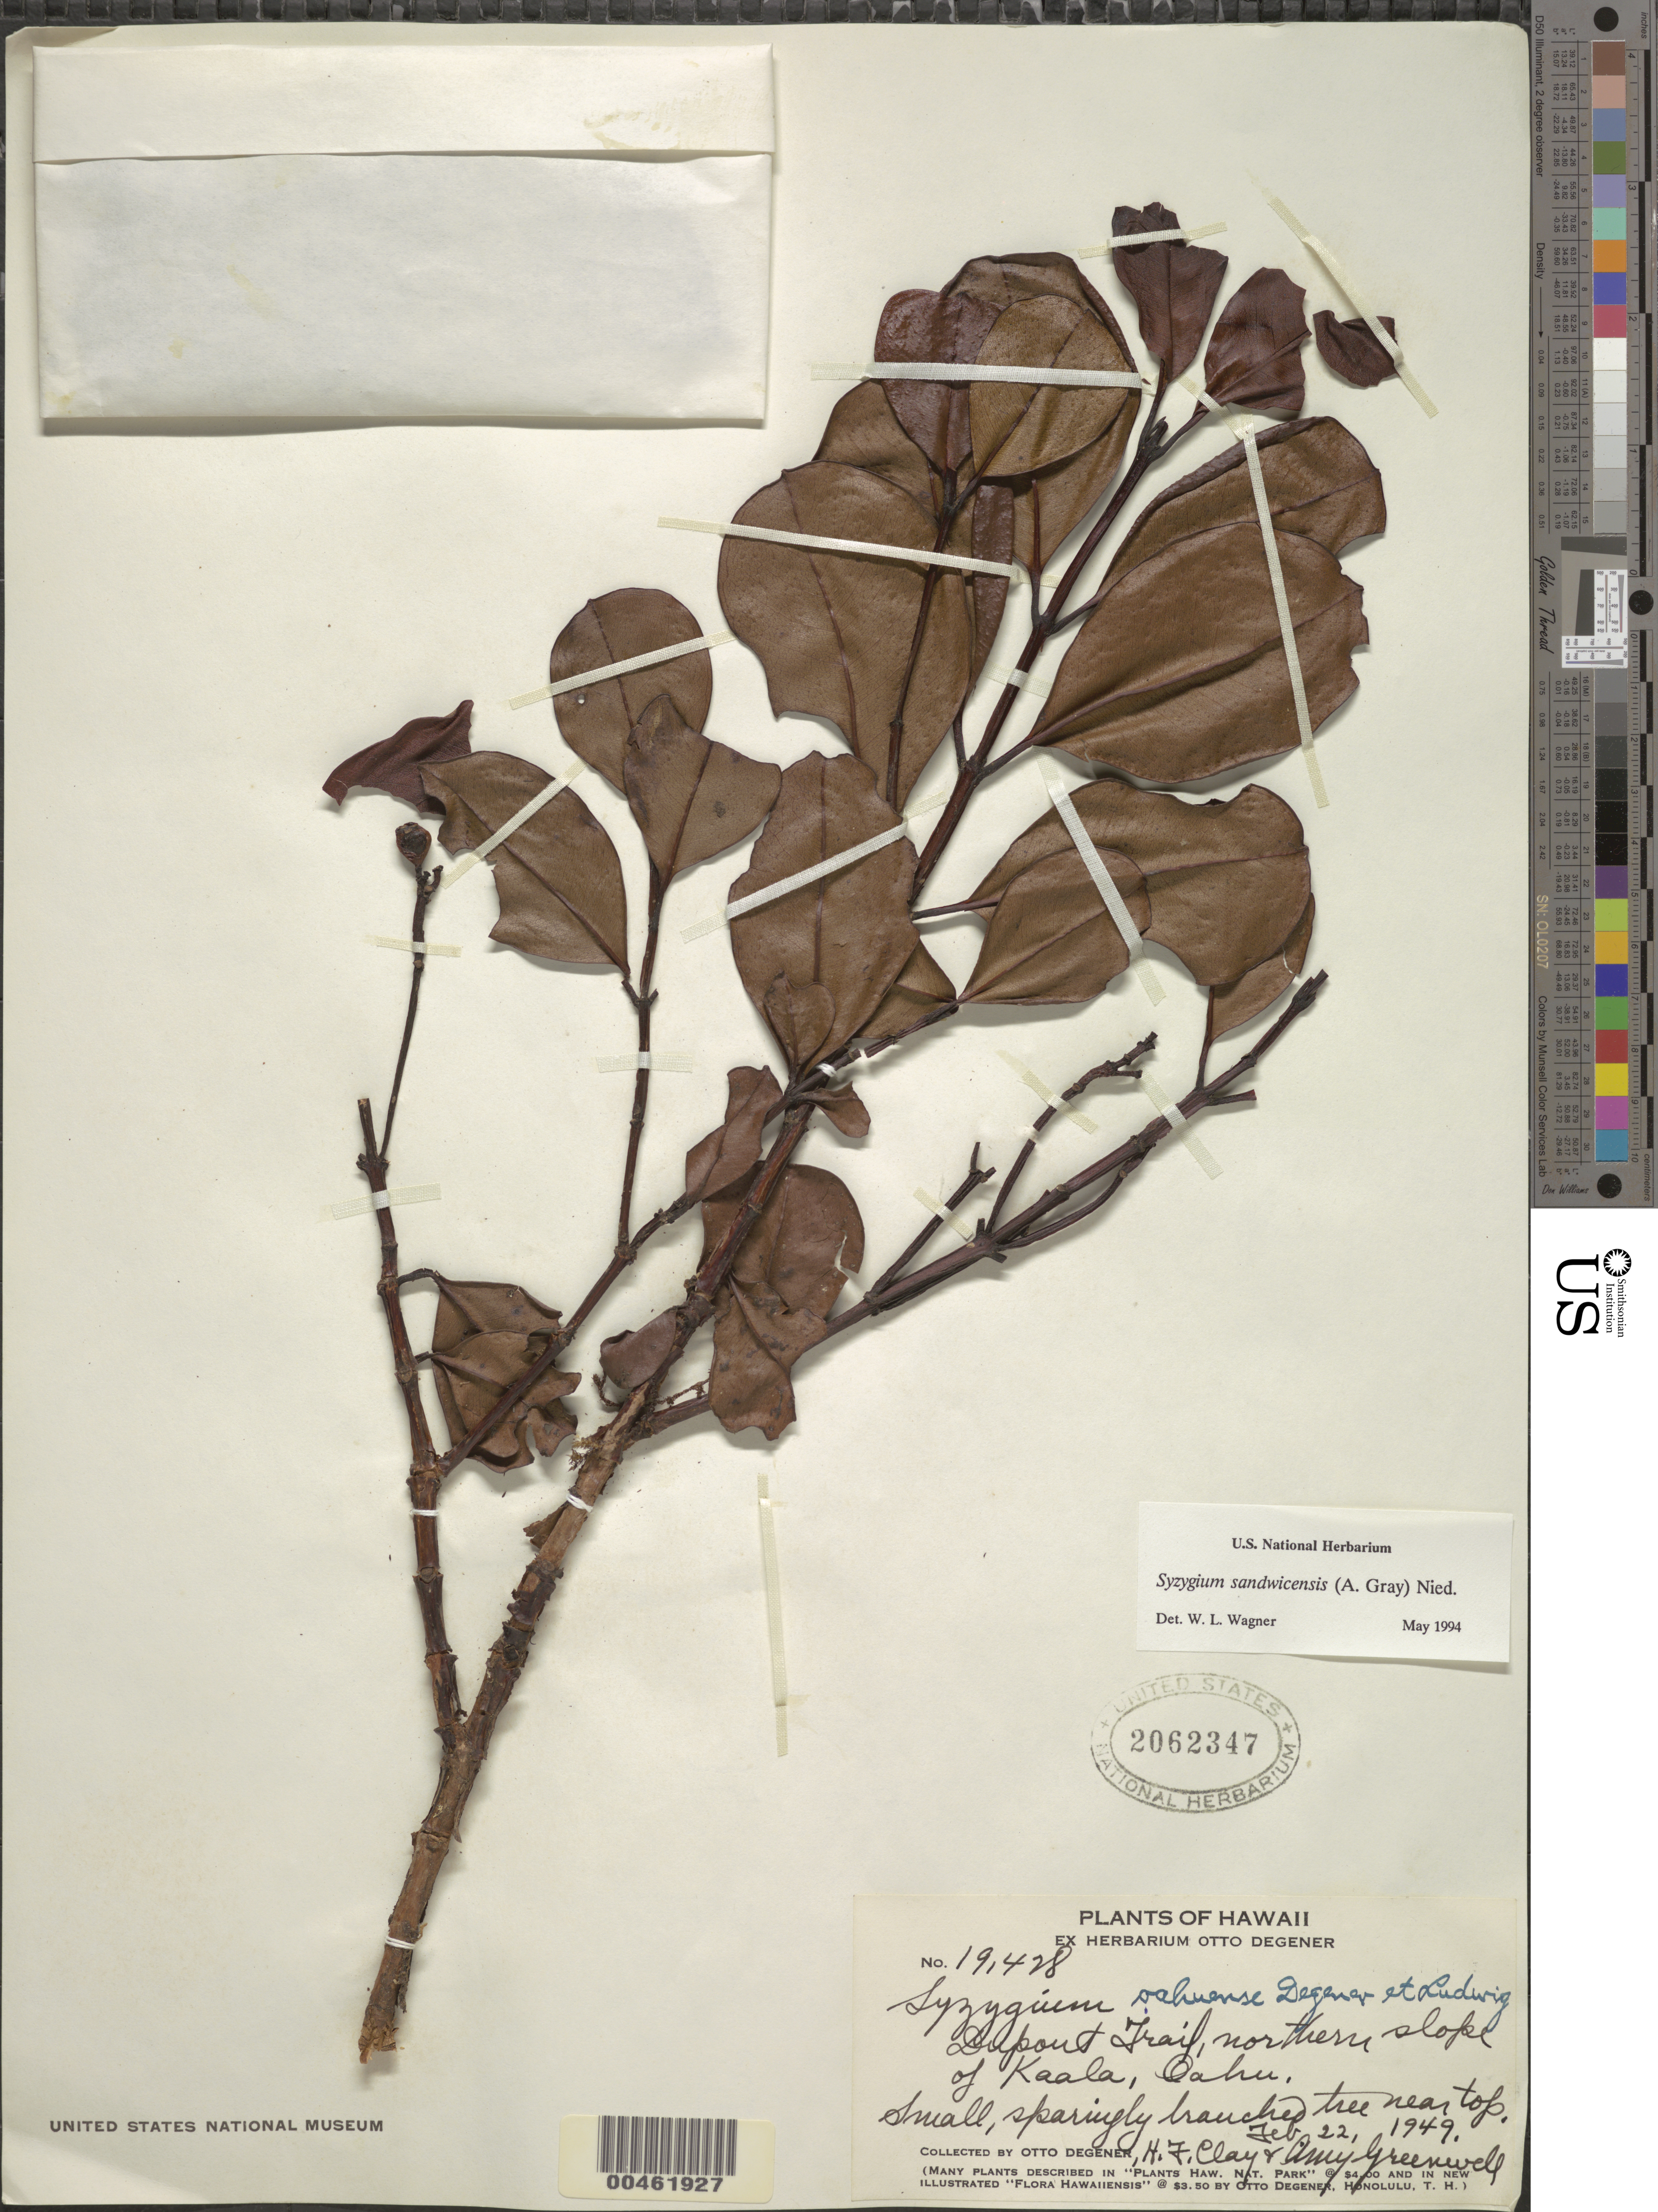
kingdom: Plantae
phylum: Tracheophyta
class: Magnoliopsida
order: Myrtales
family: Myrtaceae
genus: Syzygium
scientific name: Syzygium sandwicense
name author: (A. Gray) Müll. Stuttg.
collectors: O. Degener, H. Clay & A. B. Greenwell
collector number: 19428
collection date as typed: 22 Feb 1949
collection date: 1949-02-22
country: United States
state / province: Hawaii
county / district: Honolulu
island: Oahu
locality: Dupont Trail, northern slope of Kaala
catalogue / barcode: US 2062347